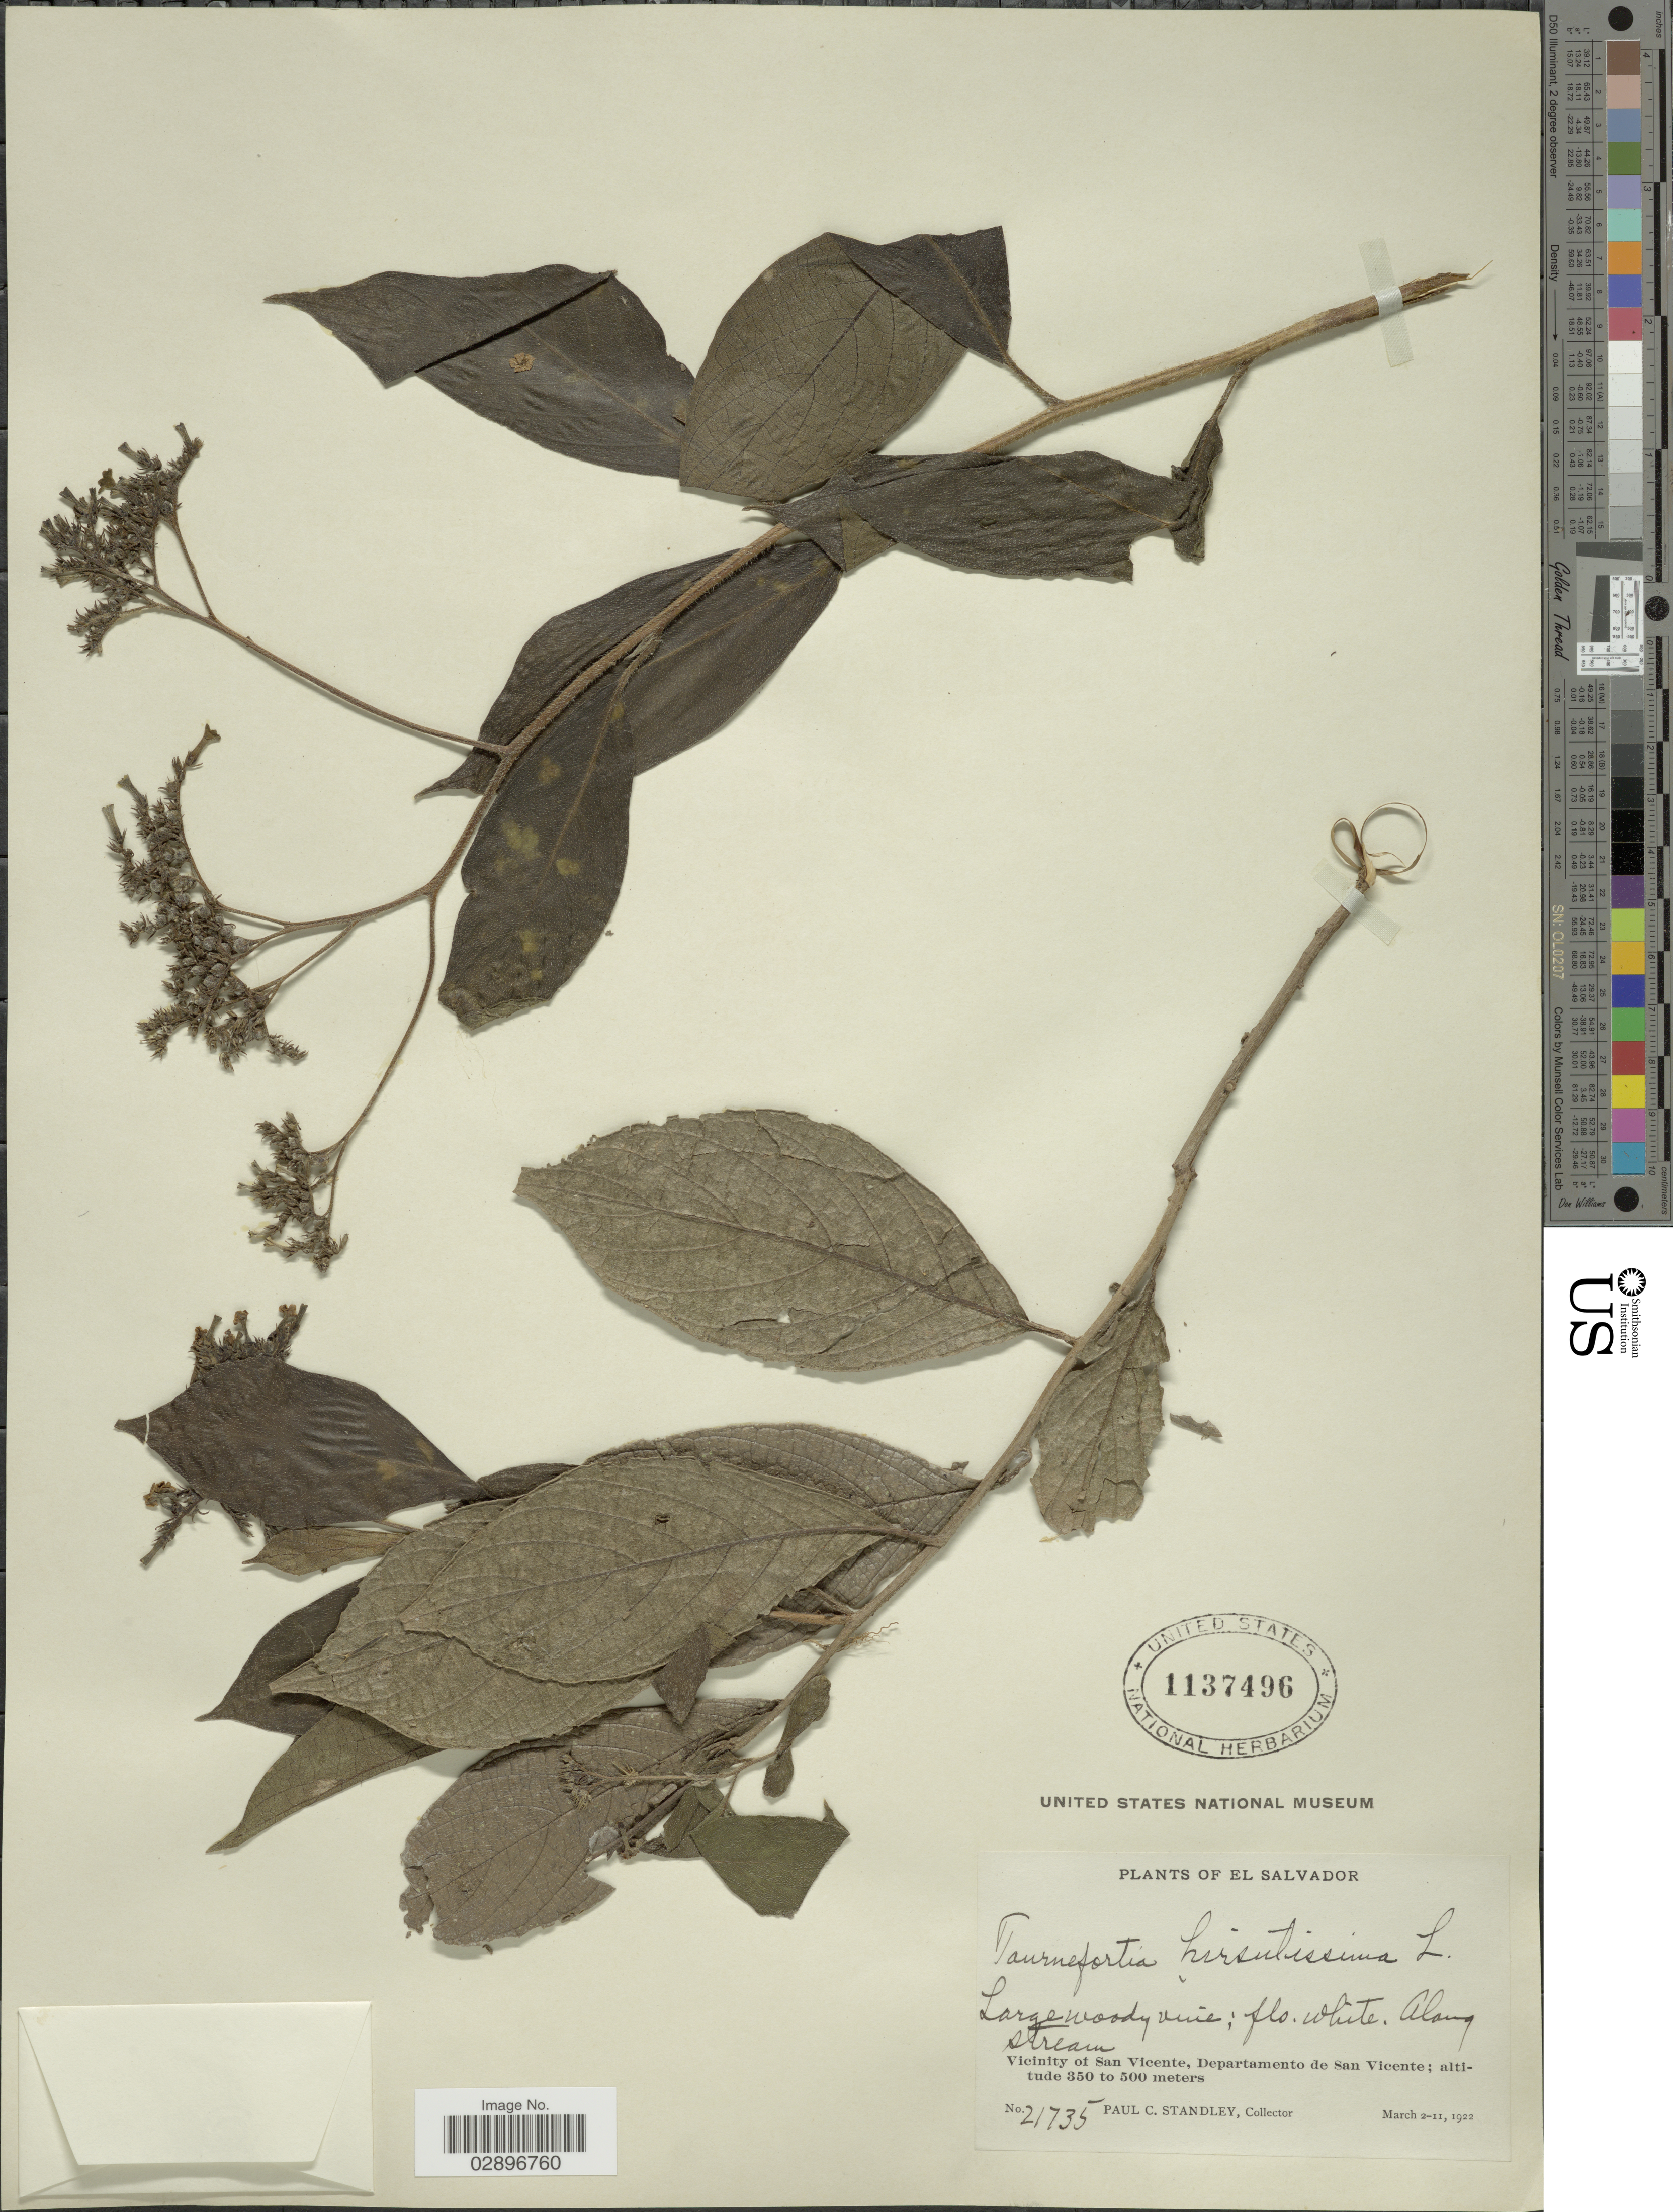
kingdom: Plantae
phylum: Tracheophyta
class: Magnoliopsida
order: Boraginales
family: Heliotropiaceae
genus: Tournefortia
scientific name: Tournefortia hirsutissima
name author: L.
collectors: P. C. Standley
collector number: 21735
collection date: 1922-03-02/1922-03-11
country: El Salvador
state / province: San Vincente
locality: Vicinity of San Vicente, Departamento de San Vicente.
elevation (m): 350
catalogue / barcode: US 1137496